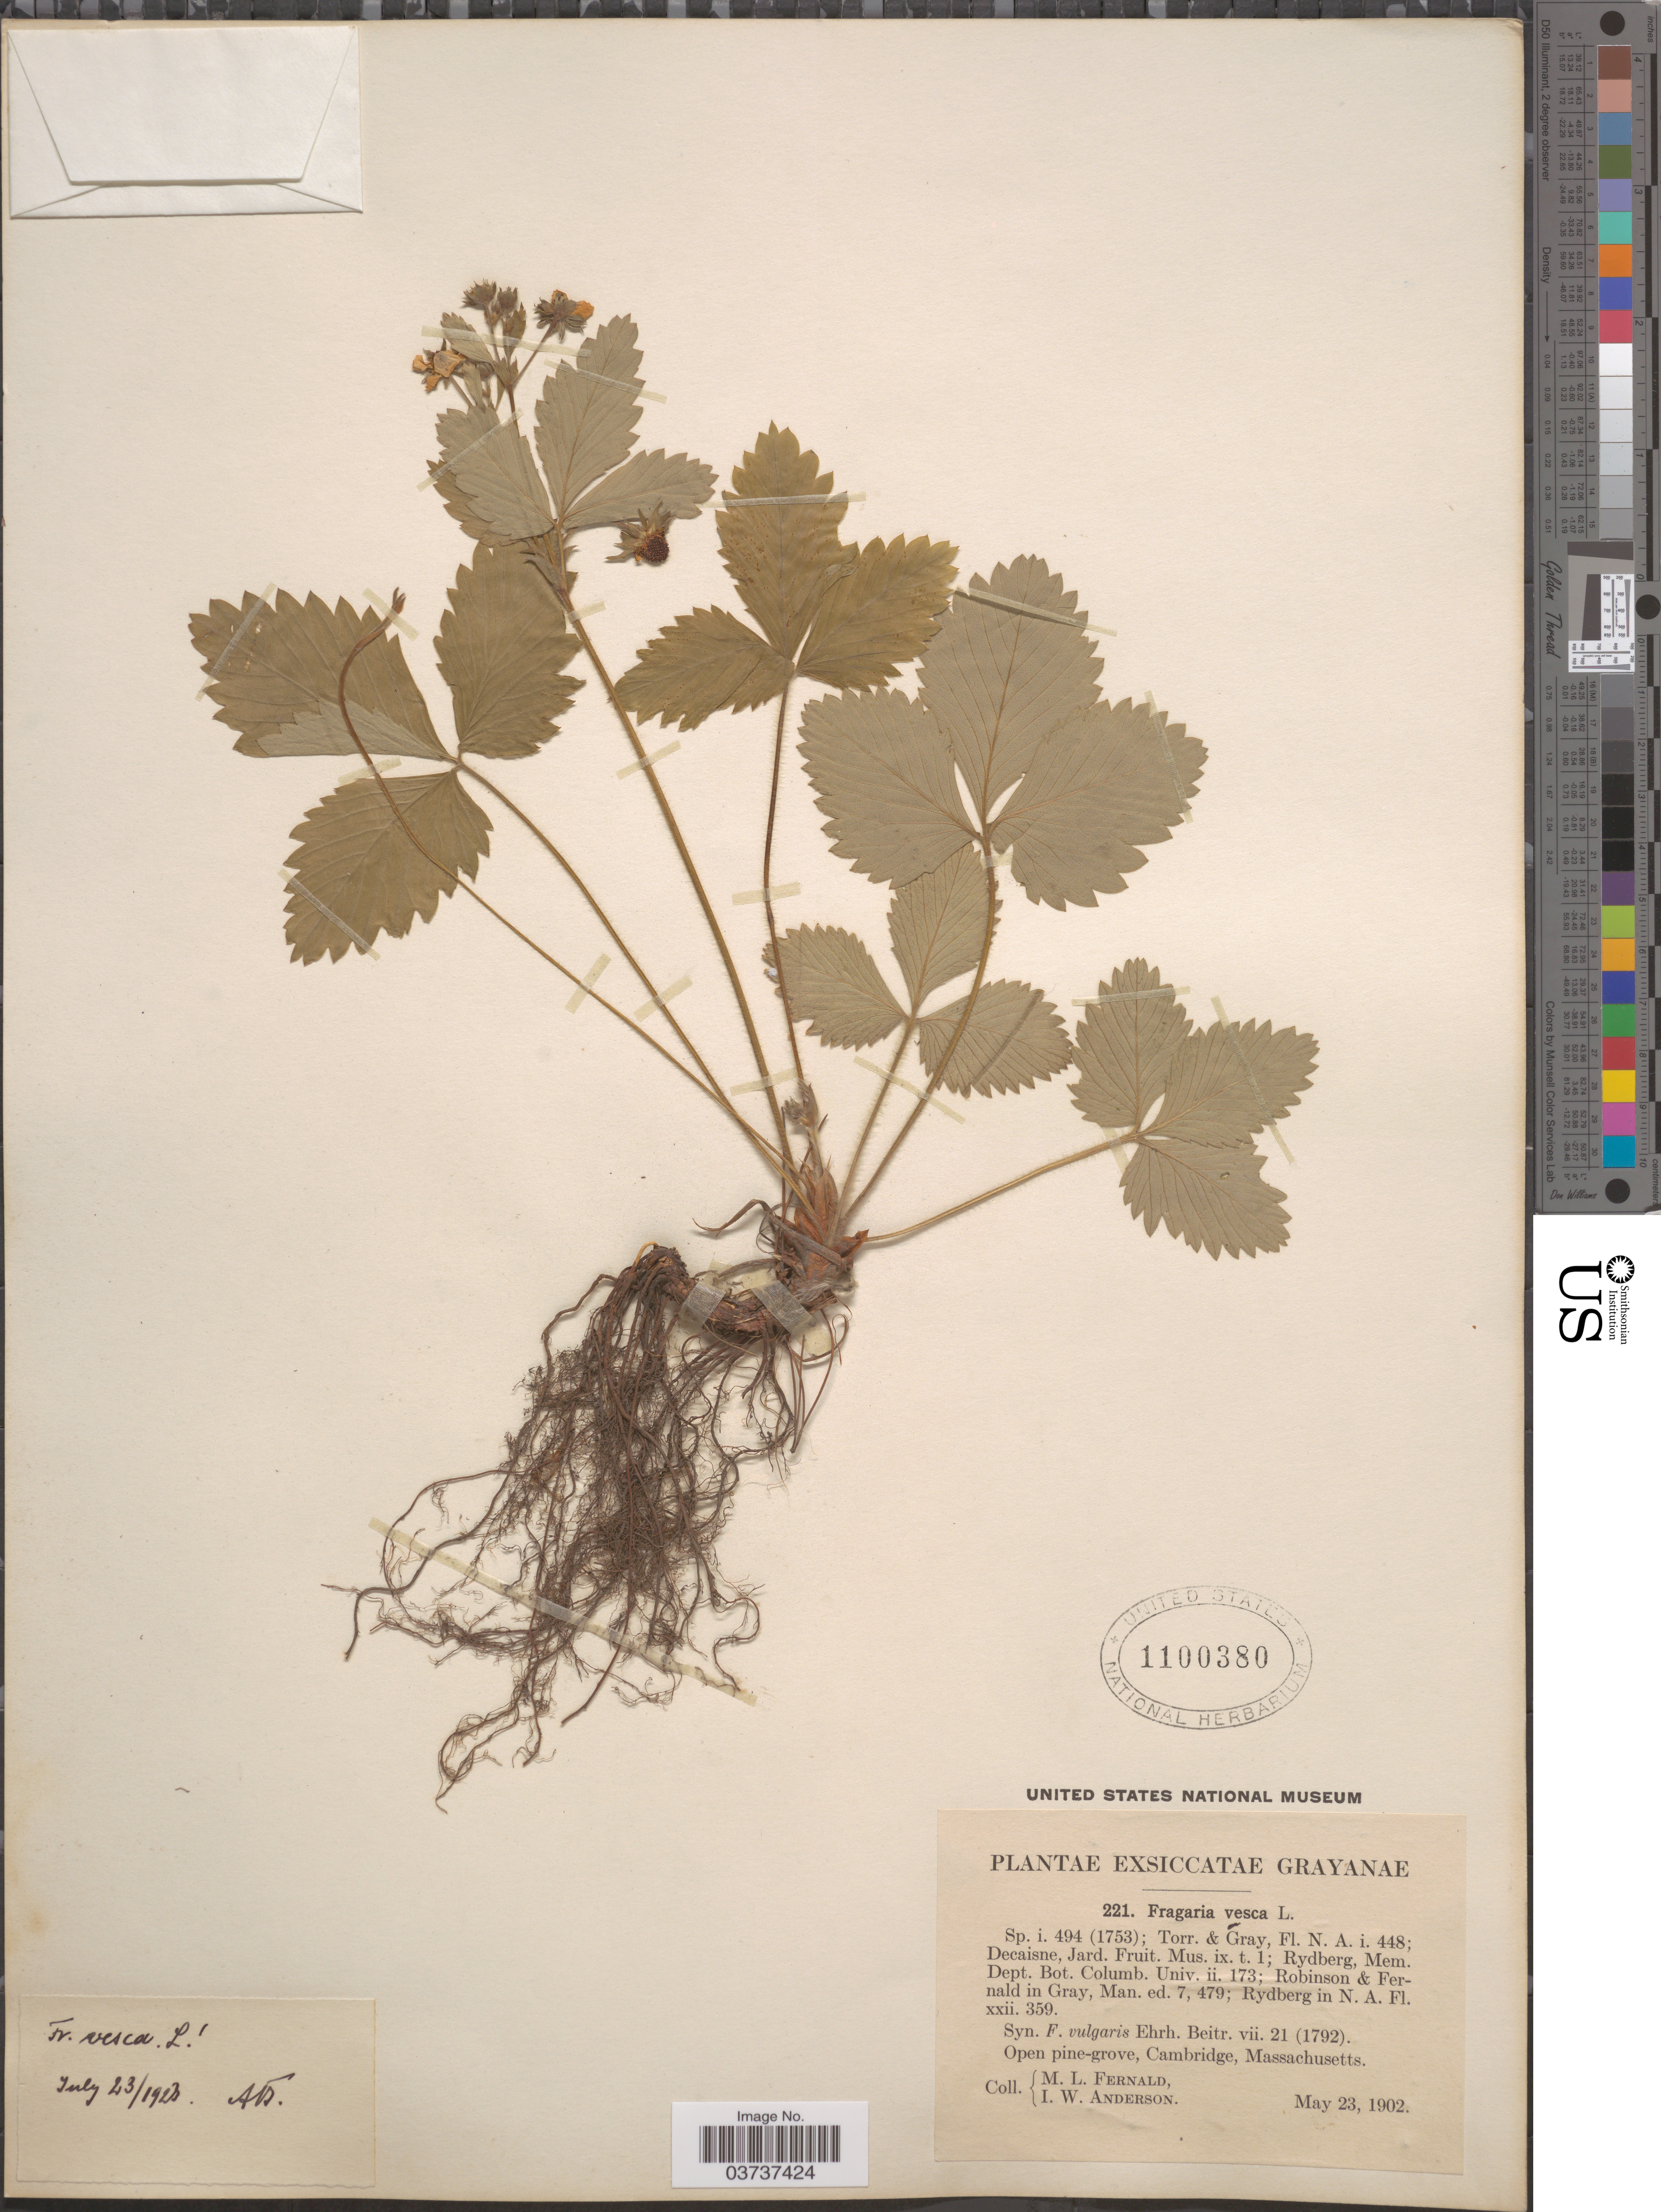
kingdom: Plantae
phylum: Tracheophyta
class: Magnoliopsida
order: Rosales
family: Rosaceae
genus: Fragaria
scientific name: Fragaria vesca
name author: L.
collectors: M. L. Fernald & I. Anderson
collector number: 221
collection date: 1902-05-23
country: United States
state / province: Massachusetts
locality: Open pine-grove, Cambridge.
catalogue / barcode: US 1100380